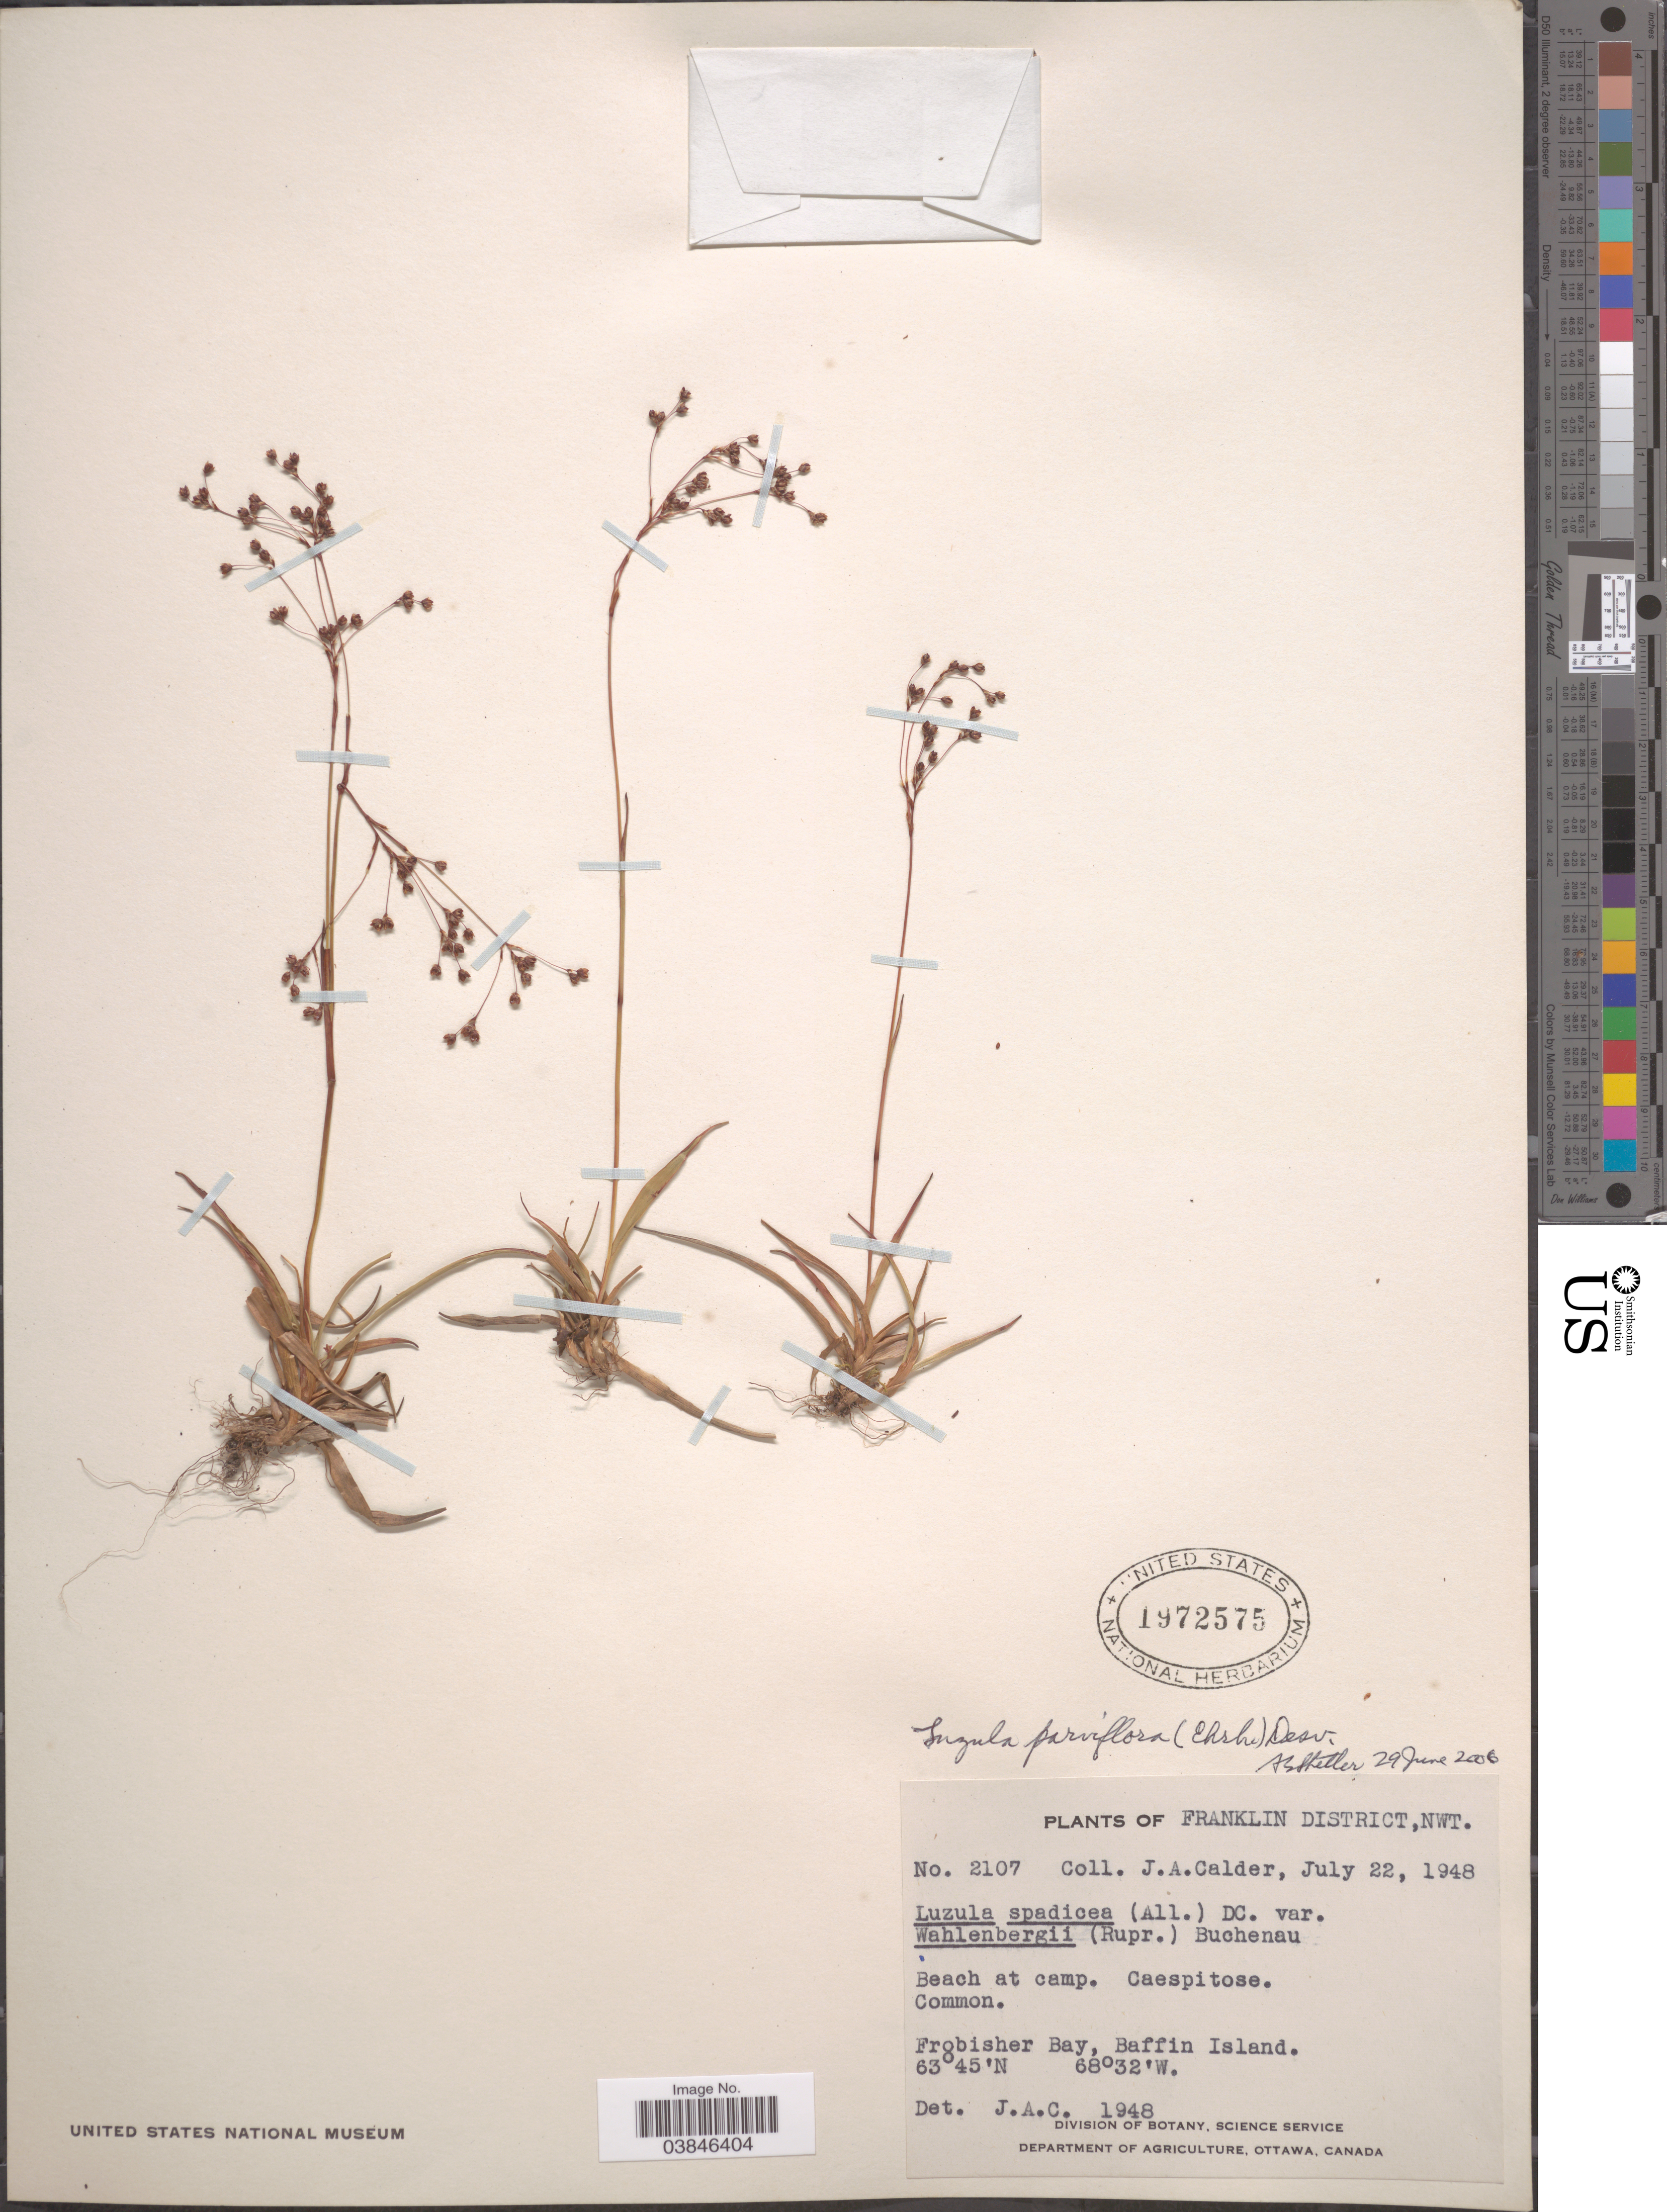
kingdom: Plantae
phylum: Tracheophyta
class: Liliopsida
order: Poales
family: Juncaceae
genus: Luzula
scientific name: Luzula parviflora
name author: (Ehrh.) Desv.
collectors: J. A. Calder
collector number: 2107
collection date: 1948-07-22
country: Canada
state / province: Northwest Territories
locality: Franklin District. Beach at camp. Frobisher Bay, Baffin Island.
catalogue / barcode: US 1972575